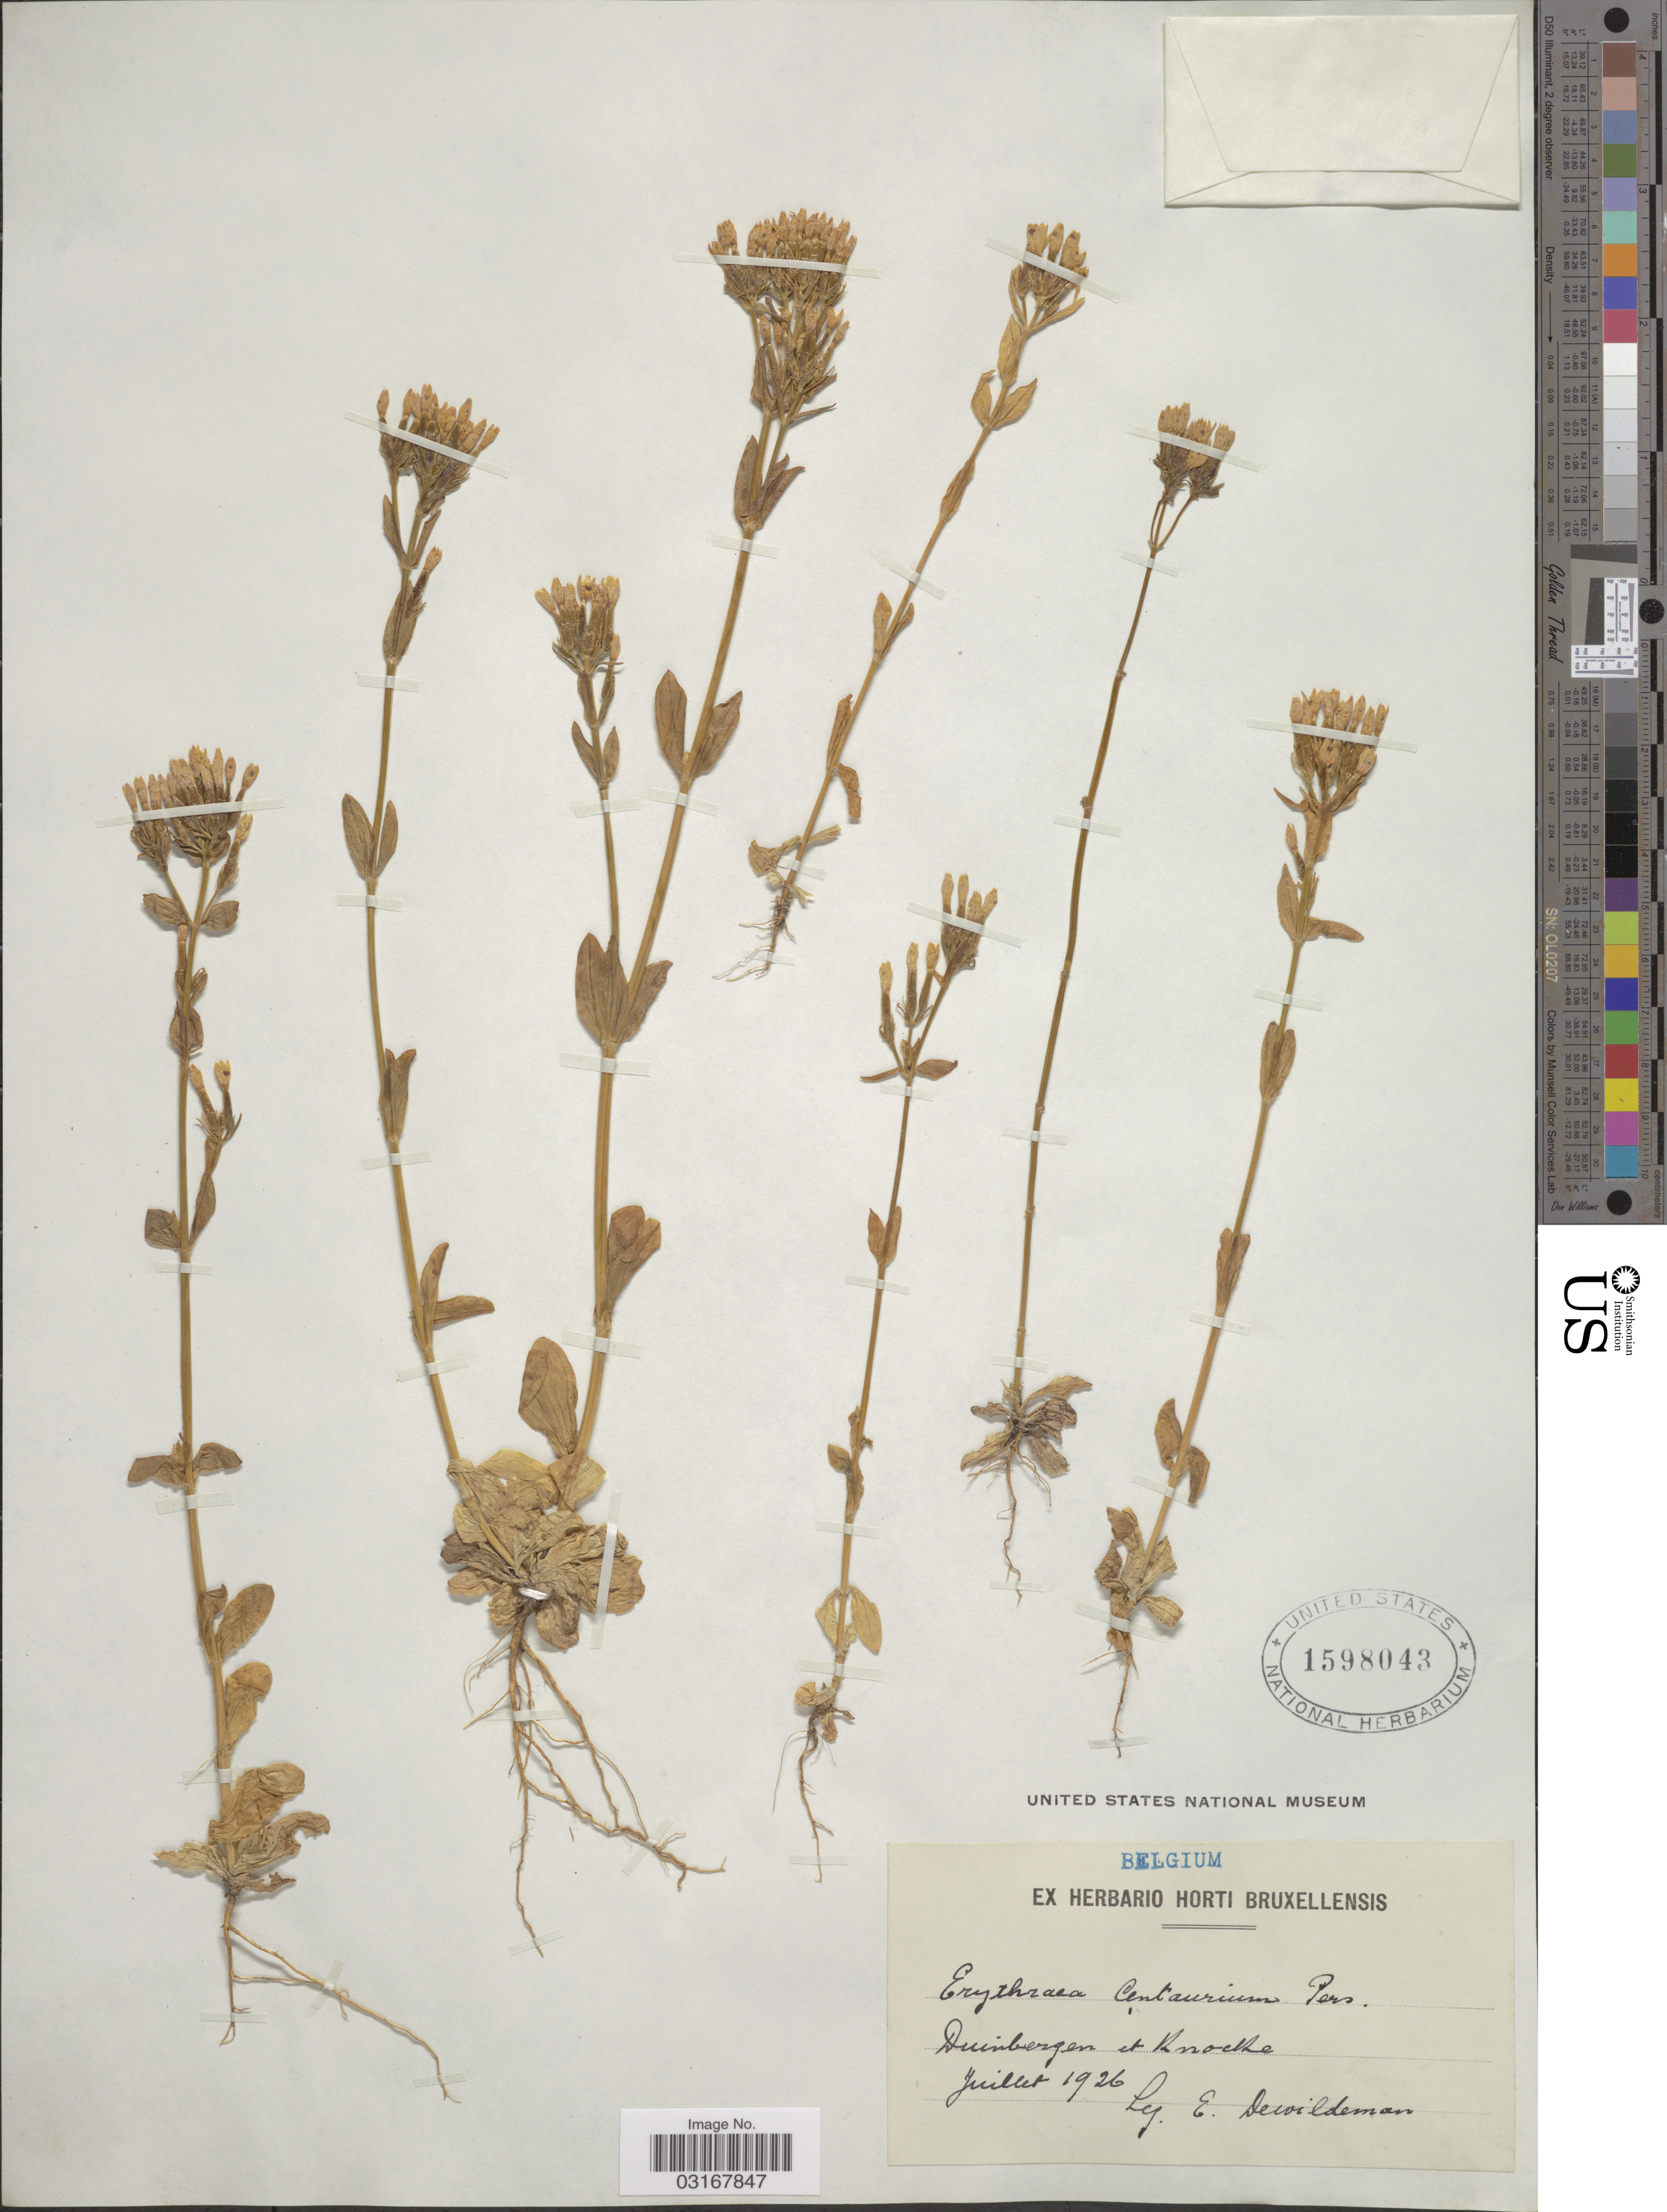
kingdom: Plantae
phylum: Tracheophyta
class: Magnoliopsida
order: Gentianales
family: Gentianaceae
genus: Centaurium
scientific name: Centaurium umbellatum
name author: Gilib.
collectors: E. DeWildeman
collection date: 1926-07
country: Belgium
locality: Duinbergen et Knocke.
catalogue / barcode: US 1598043